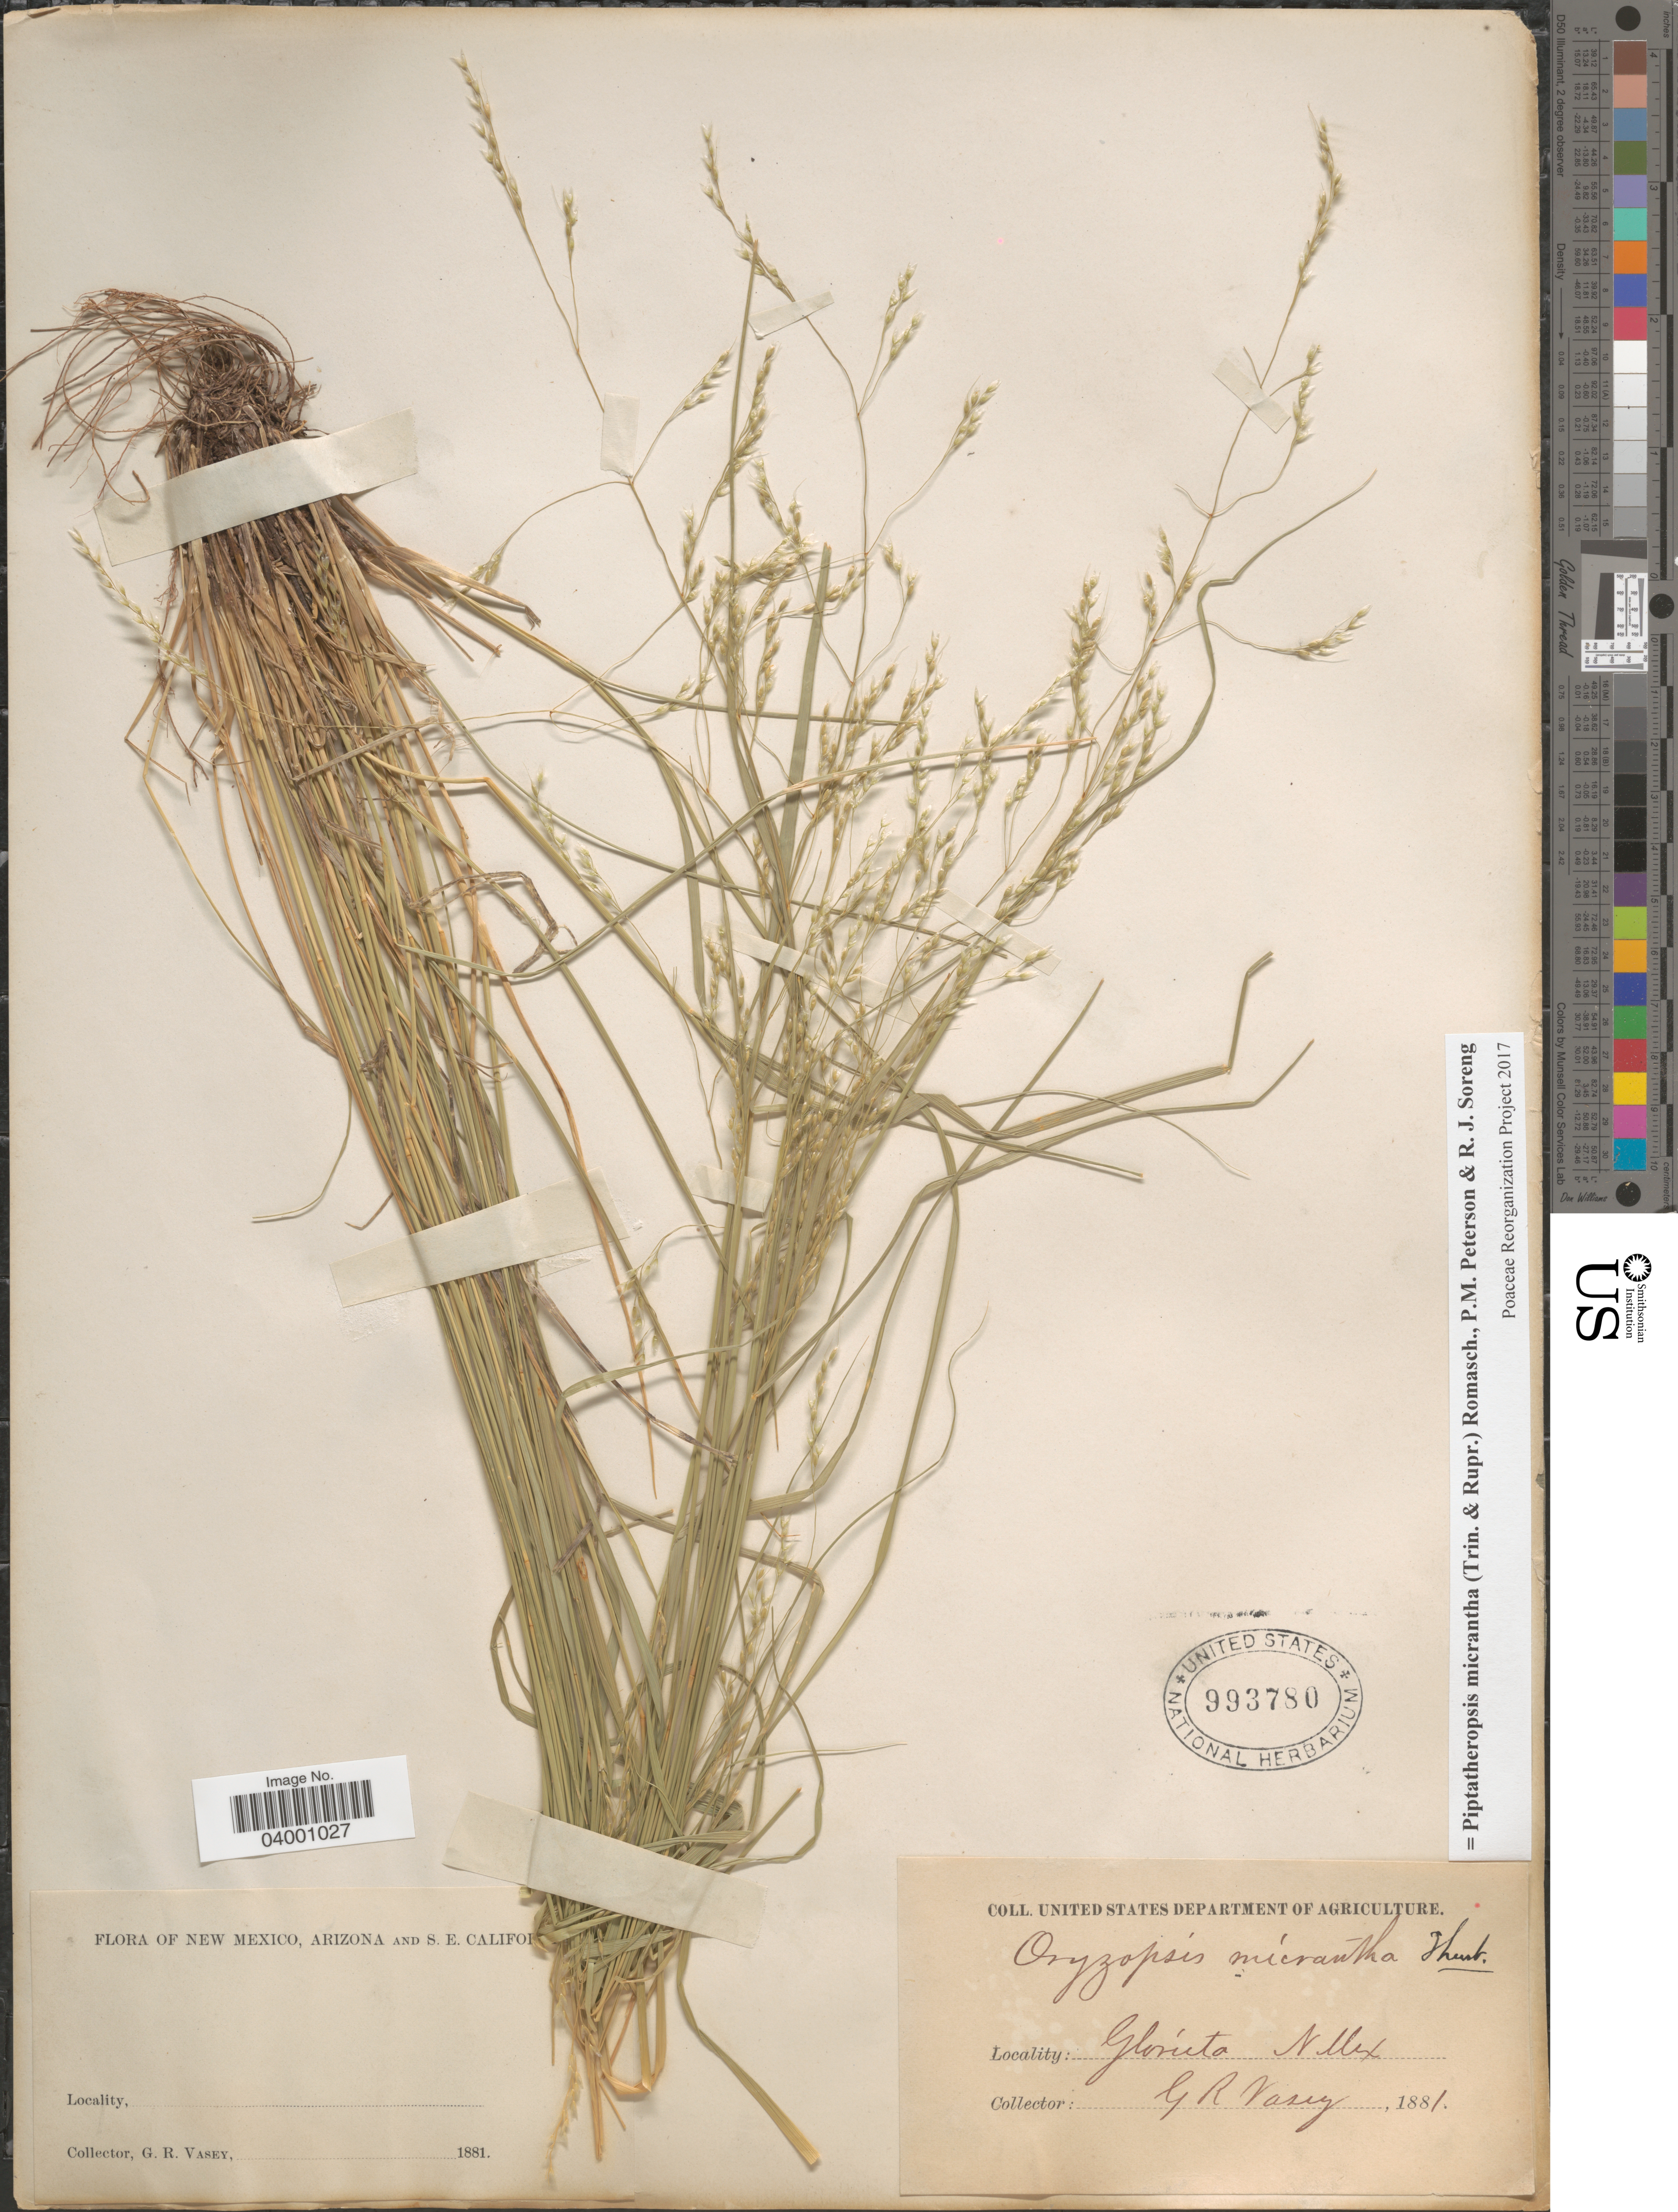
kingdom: Plantae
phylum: Tracheophyta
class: Liliopsida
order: Poales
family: Poaceae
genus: Piptatheropsis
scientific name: Piptatheropsis micrantha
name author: (Trin. & Rupr.) Romasch.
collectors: G. R. Vasey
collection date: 1881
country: United States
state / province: New Mexico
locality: Glorieta.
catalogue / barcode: US 993780